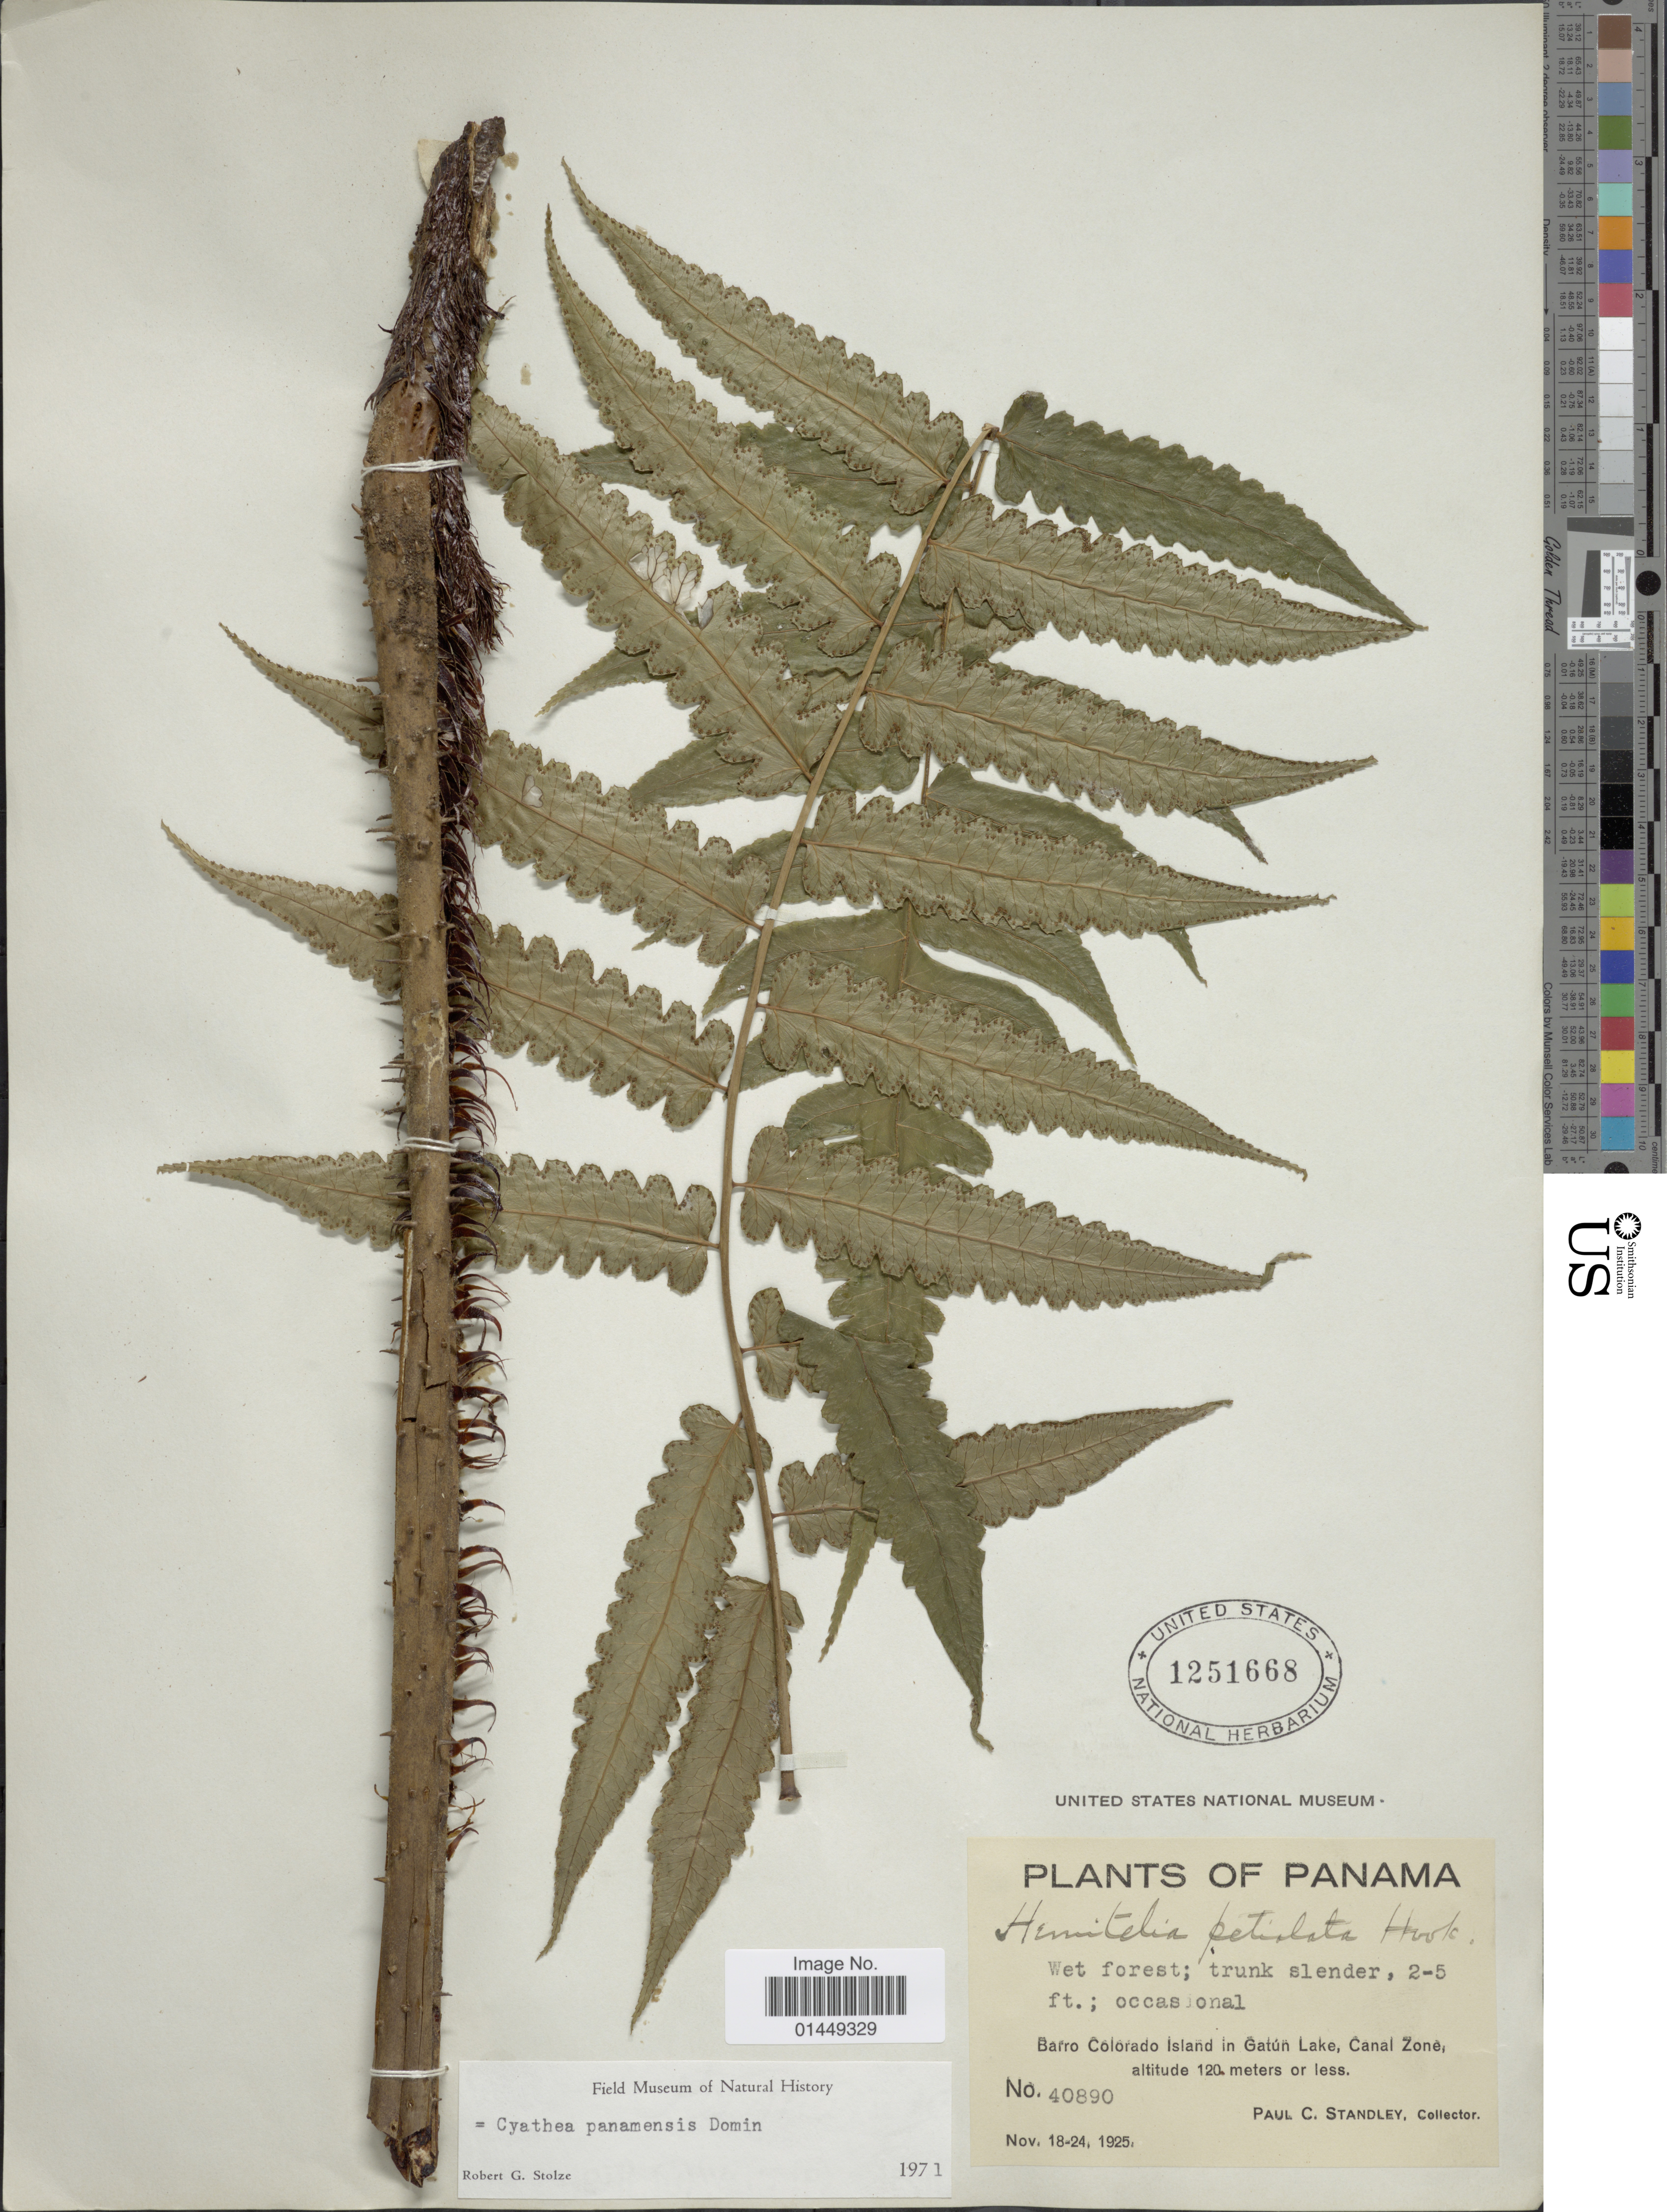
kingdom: Plantae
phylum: Tracheophyta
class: Polypodiopsida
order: Cyatheales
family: Cyatheaceae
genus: Cyathea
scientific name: Cyathea petiolata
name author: (Hook.) R.M. Tryon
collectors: P. C. Standley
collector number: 40890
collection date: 1925-11-18/1925-11-24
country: Panama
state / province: Panamá Oeste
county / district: Canal Zone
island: Barro Colorado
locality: Barro Colorado Island in Gatún Lake, Canal Zone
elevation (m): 120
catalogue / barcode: US 1251668